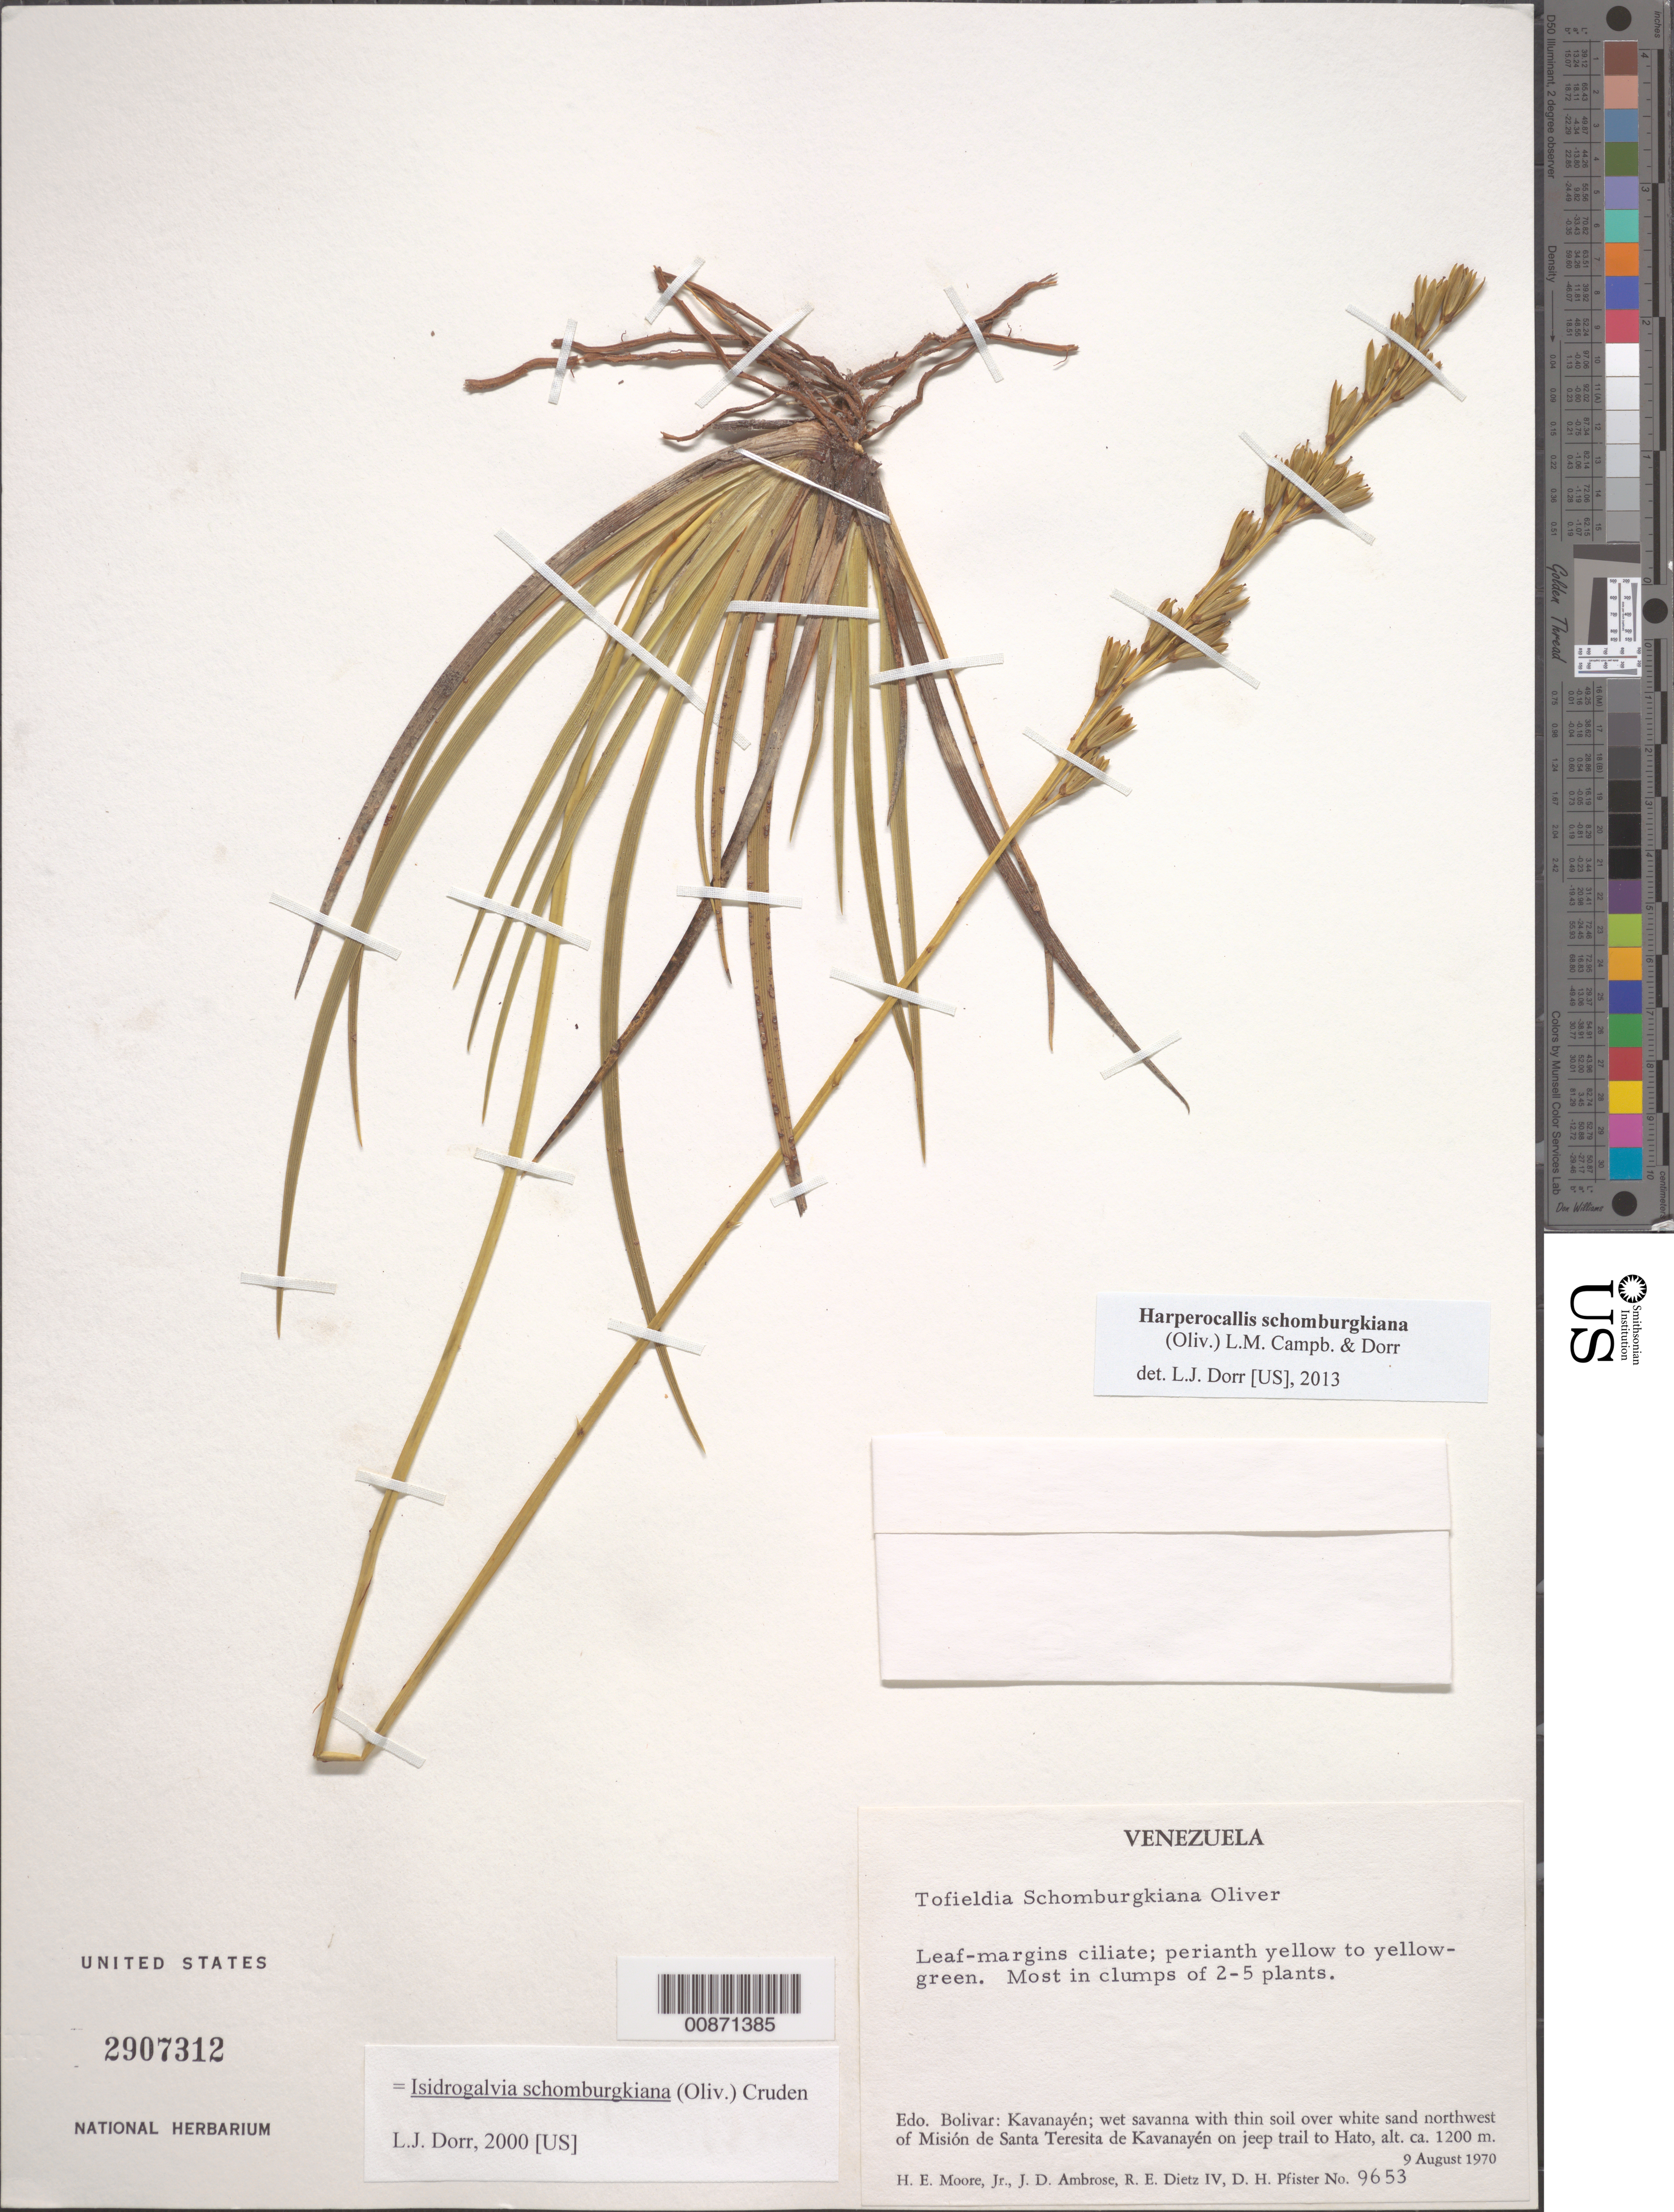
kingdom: Plantae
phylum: Tracheophyta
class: Liliopsida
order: Alismatales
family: Tofieldiaceae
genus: Harperocallis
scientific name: Harperocallis schomburgkiana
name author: (Oliv.) L.M. Campb. & Dorr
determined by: Dorr, L. J., (BOT), Smithsonian Institution - National Museum of Natural History (UNITED STATES)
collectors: H. E. Moore, J. D. Ambrose, R. Dietz & D. H. Pfister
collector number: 9653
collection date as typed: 9-Aug-70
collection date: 1970-08-09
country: Venezuela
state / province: Bolívar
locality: Kavanayén, NW of Misión de Santa Teresita de Kavanayén on jeep trail to Hato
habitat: Wet savanna with thin soil over white sand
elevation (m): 1200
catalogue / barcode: US 2907312